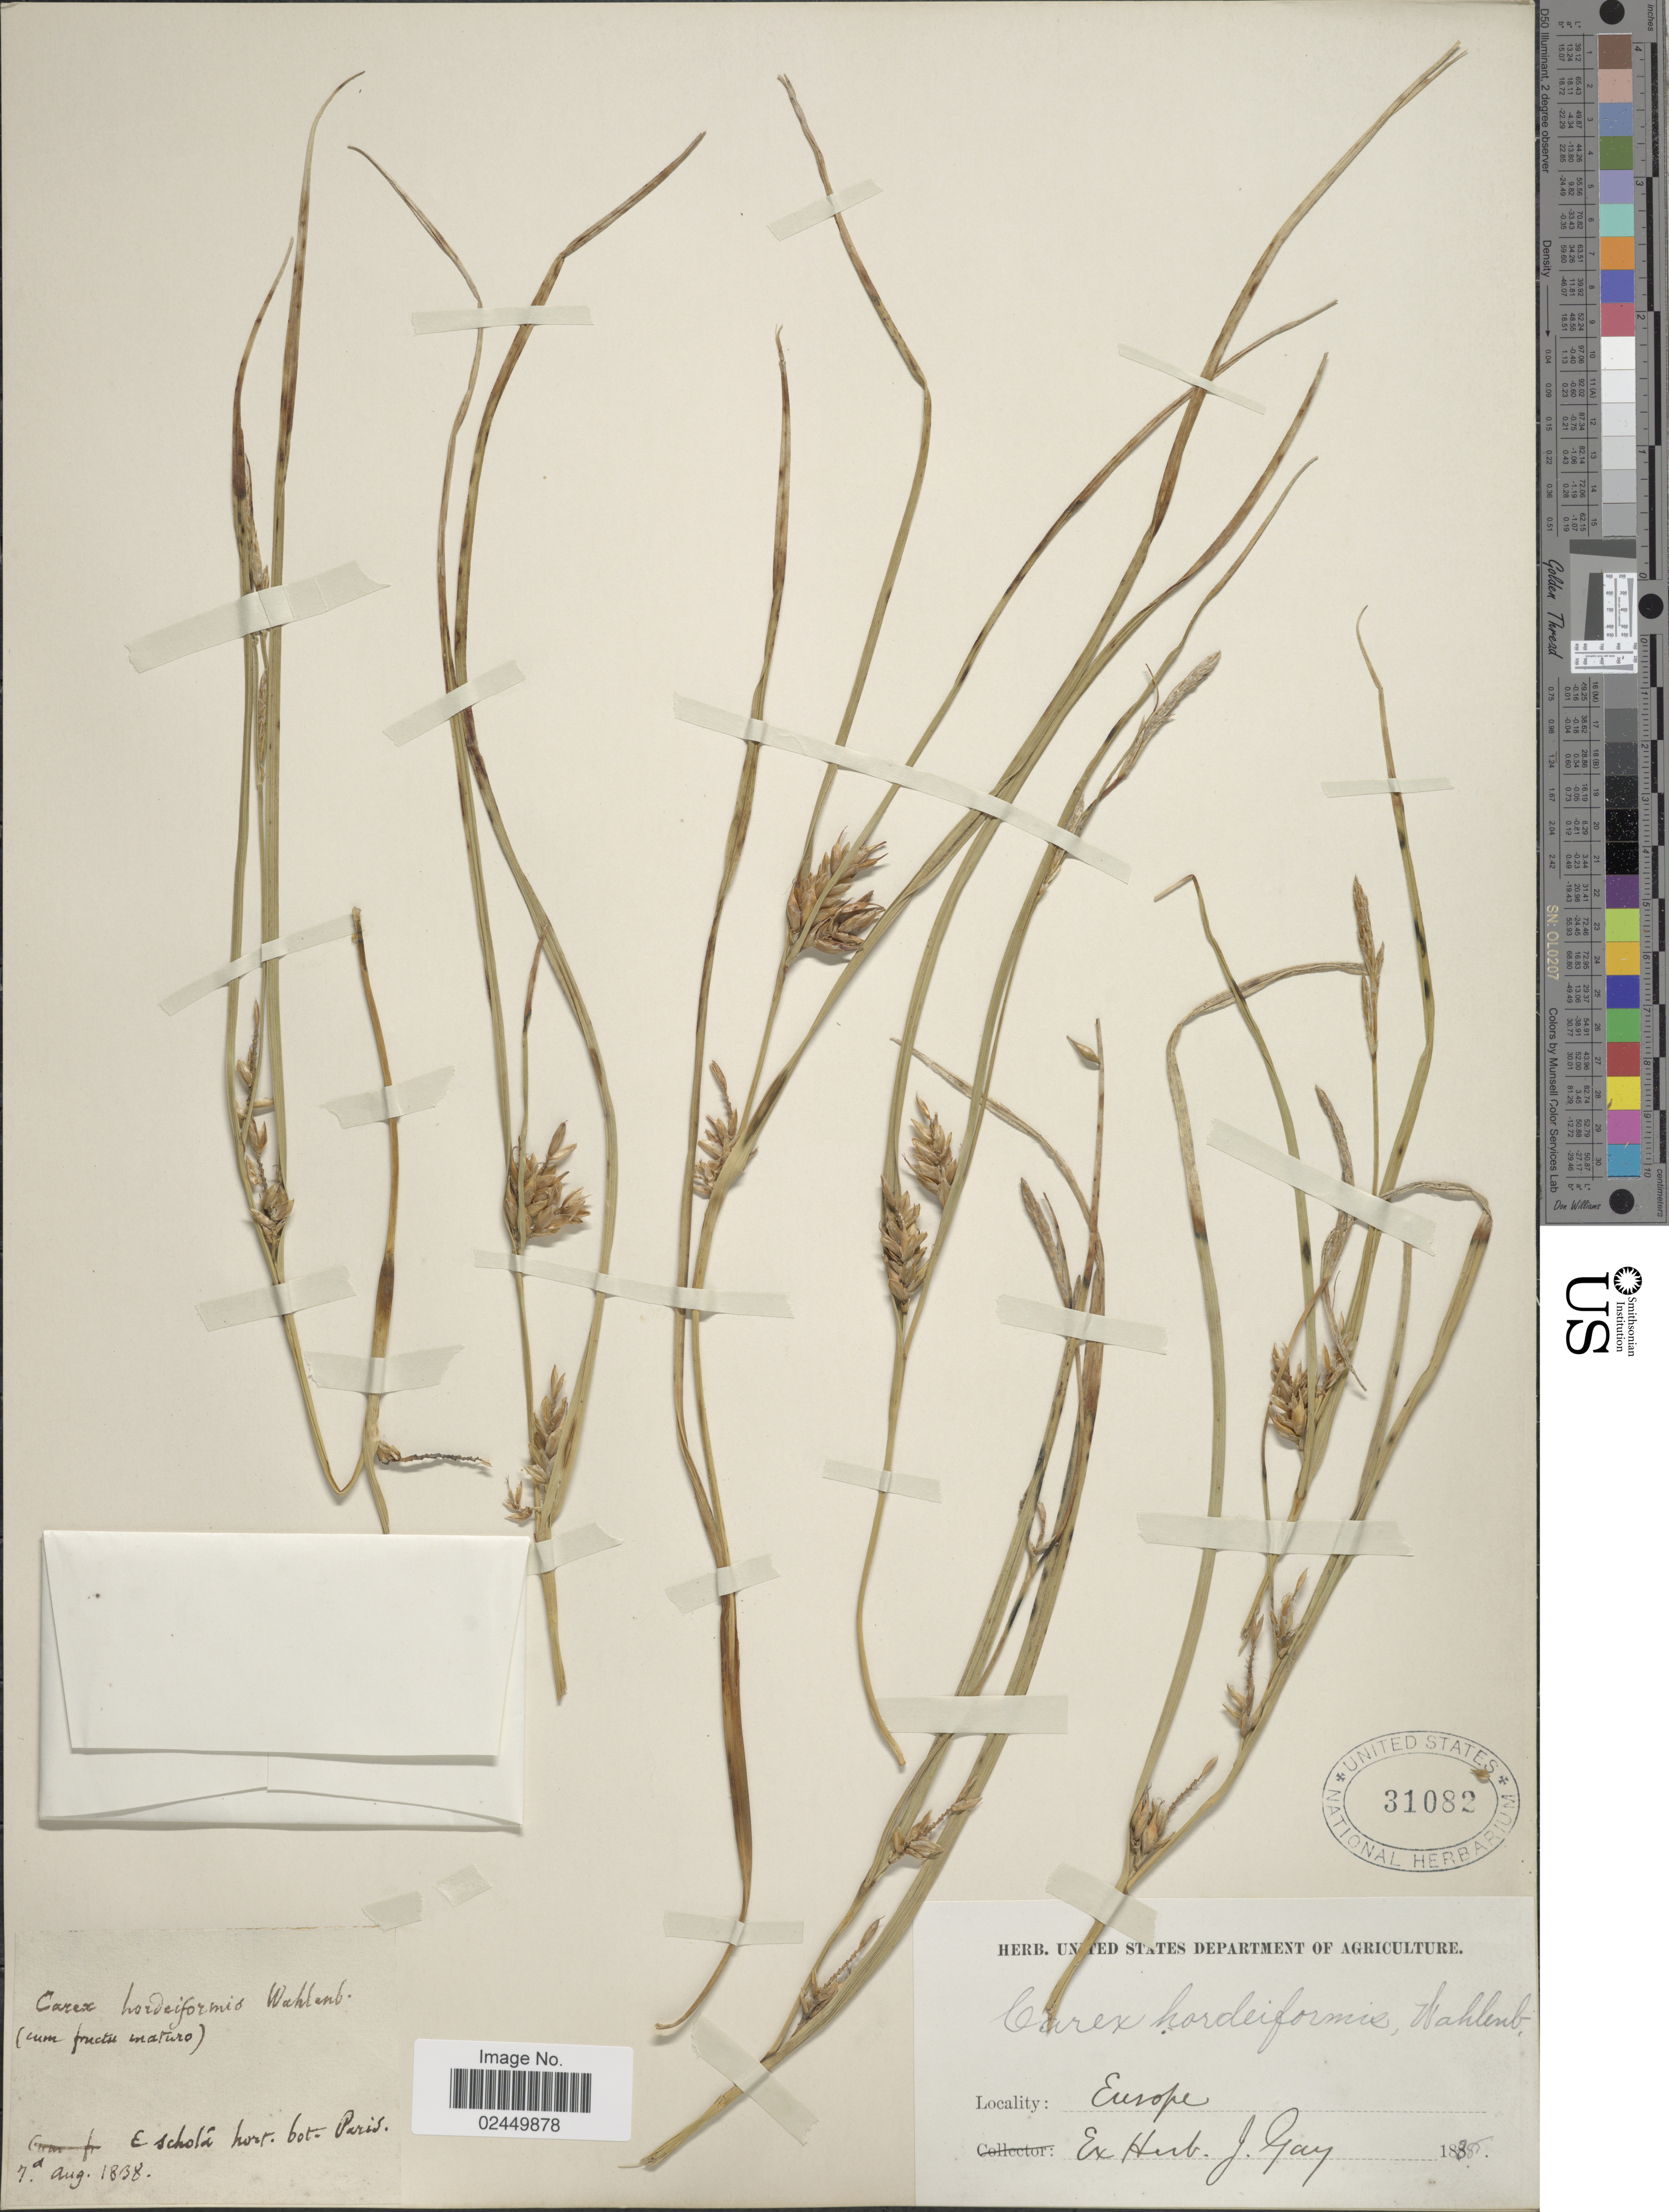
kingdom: Plantae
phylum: Tracheophyta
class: Liliopsida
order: Poales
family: Cyperaceae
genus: Carex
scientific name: Carex hordeistichos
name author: Vill.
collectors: ex herb. J. Gay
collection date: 1838-08-07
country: France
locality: E shola [interpreted] hort. bot. Paris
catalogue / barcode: US 31082